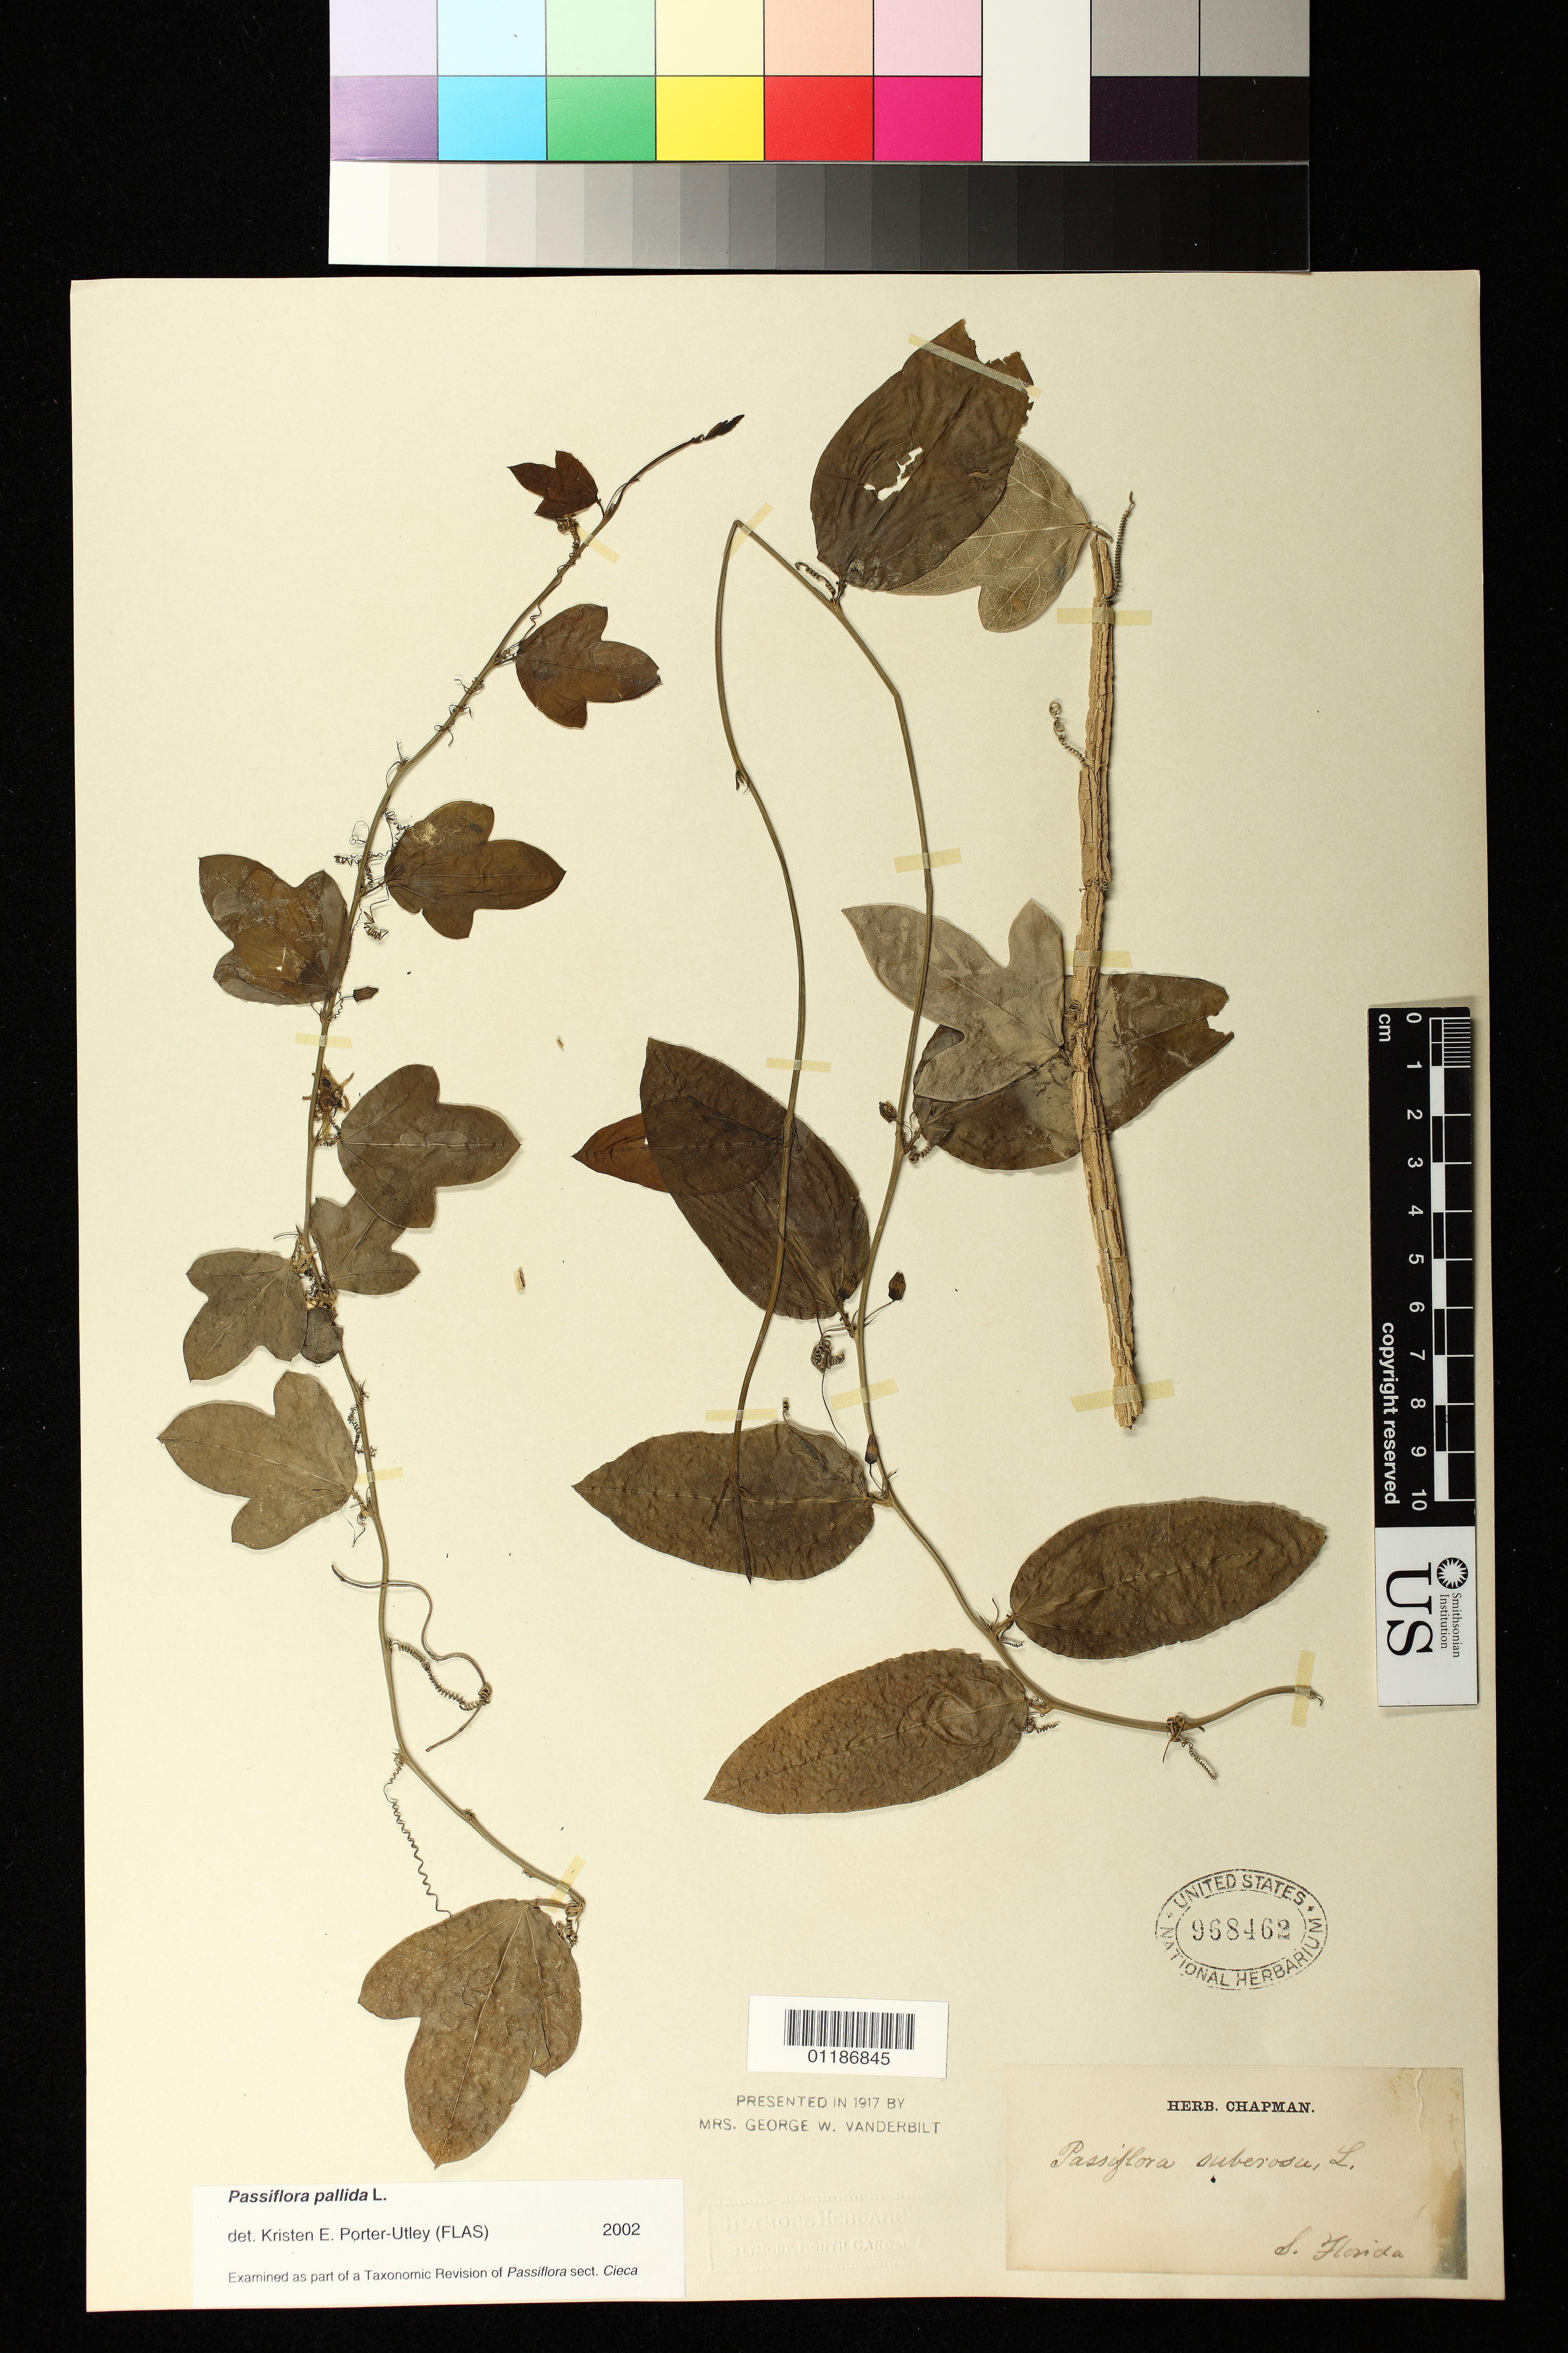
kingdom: Plantae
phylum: Tracheophyta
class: Magnoliopsida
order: Malpighiales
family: Passifloraceae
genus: Passiflora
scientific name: Passiflora pallida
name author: L.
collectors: ex herb. A.W. Chapman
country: United States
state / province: Florida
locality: S. Florida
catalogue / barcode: US 968462